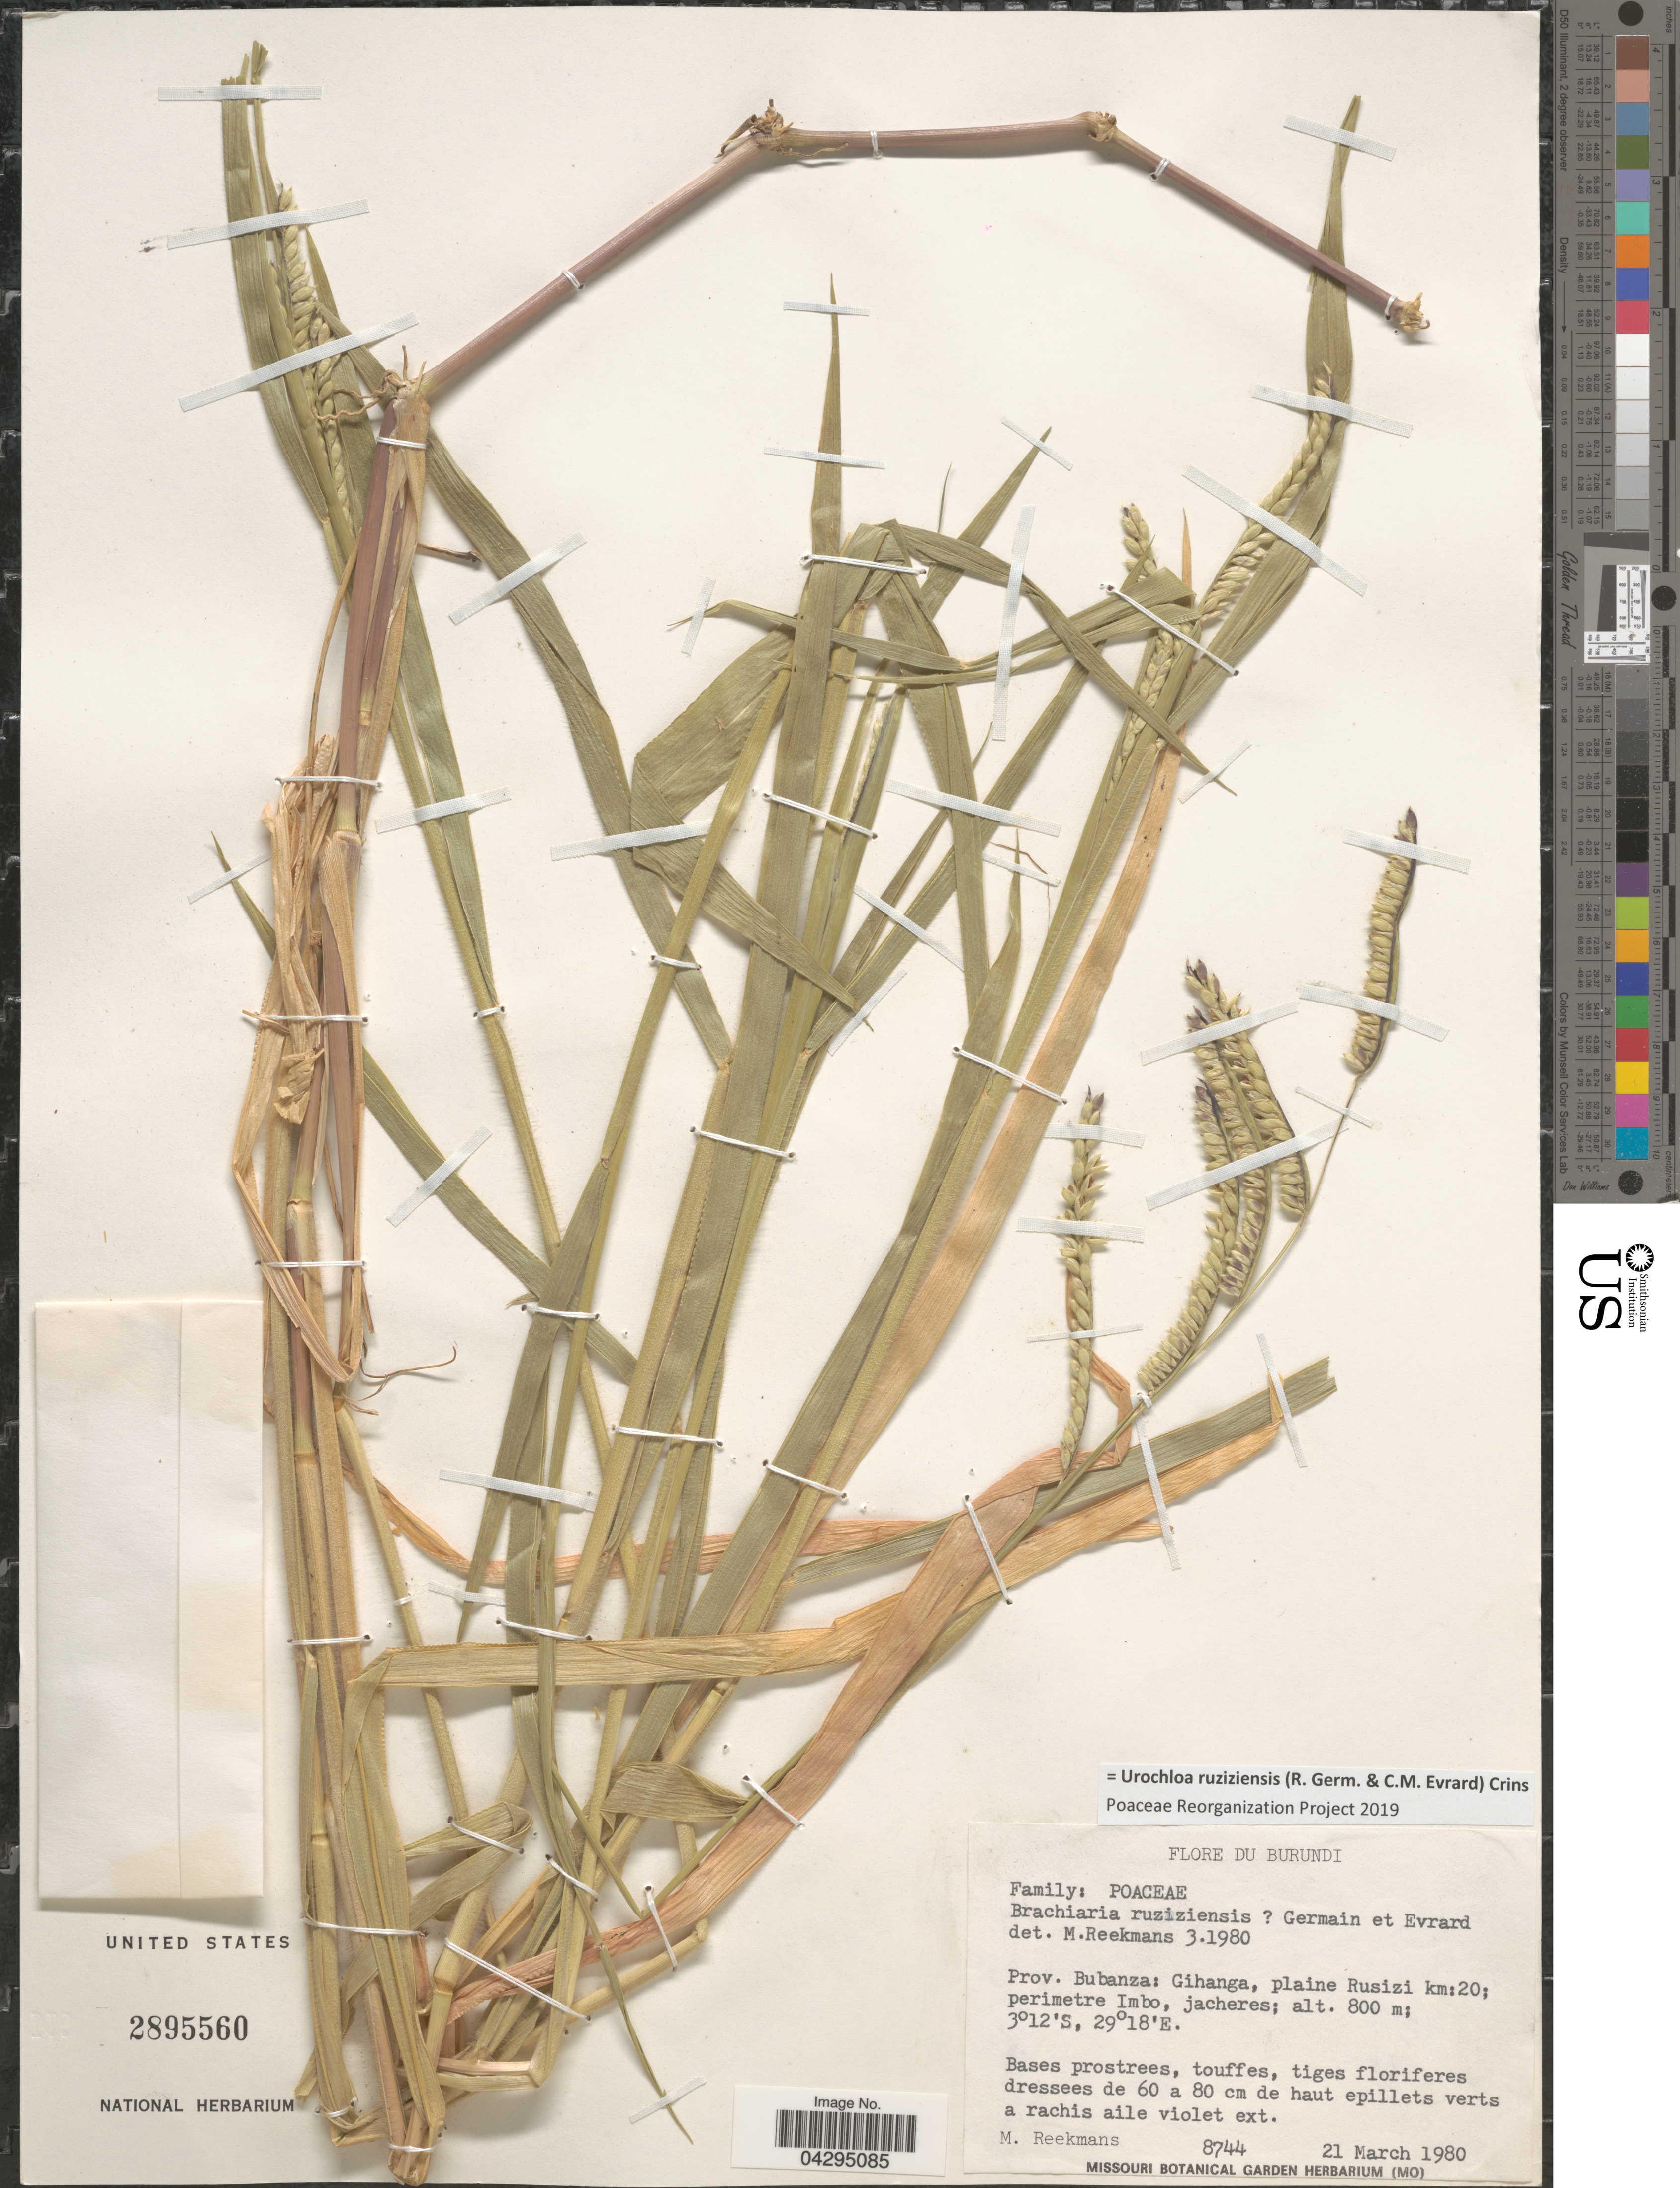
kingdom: Plantae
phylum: Tracheophyta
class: Liliopsida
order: Poales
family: Poaceae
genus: Urochloa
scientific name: Urochloa ruziziensis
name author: (R. Germ. & C.M. Evrard) Crins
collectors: M. Reekmans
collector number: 8744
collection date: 1980-03-21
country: Burundi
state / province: Bubanza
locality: Gihanga, plaine Rusizi km:20; perimetre Imbo, jacheres.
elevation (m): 800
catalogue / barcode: US 2895560